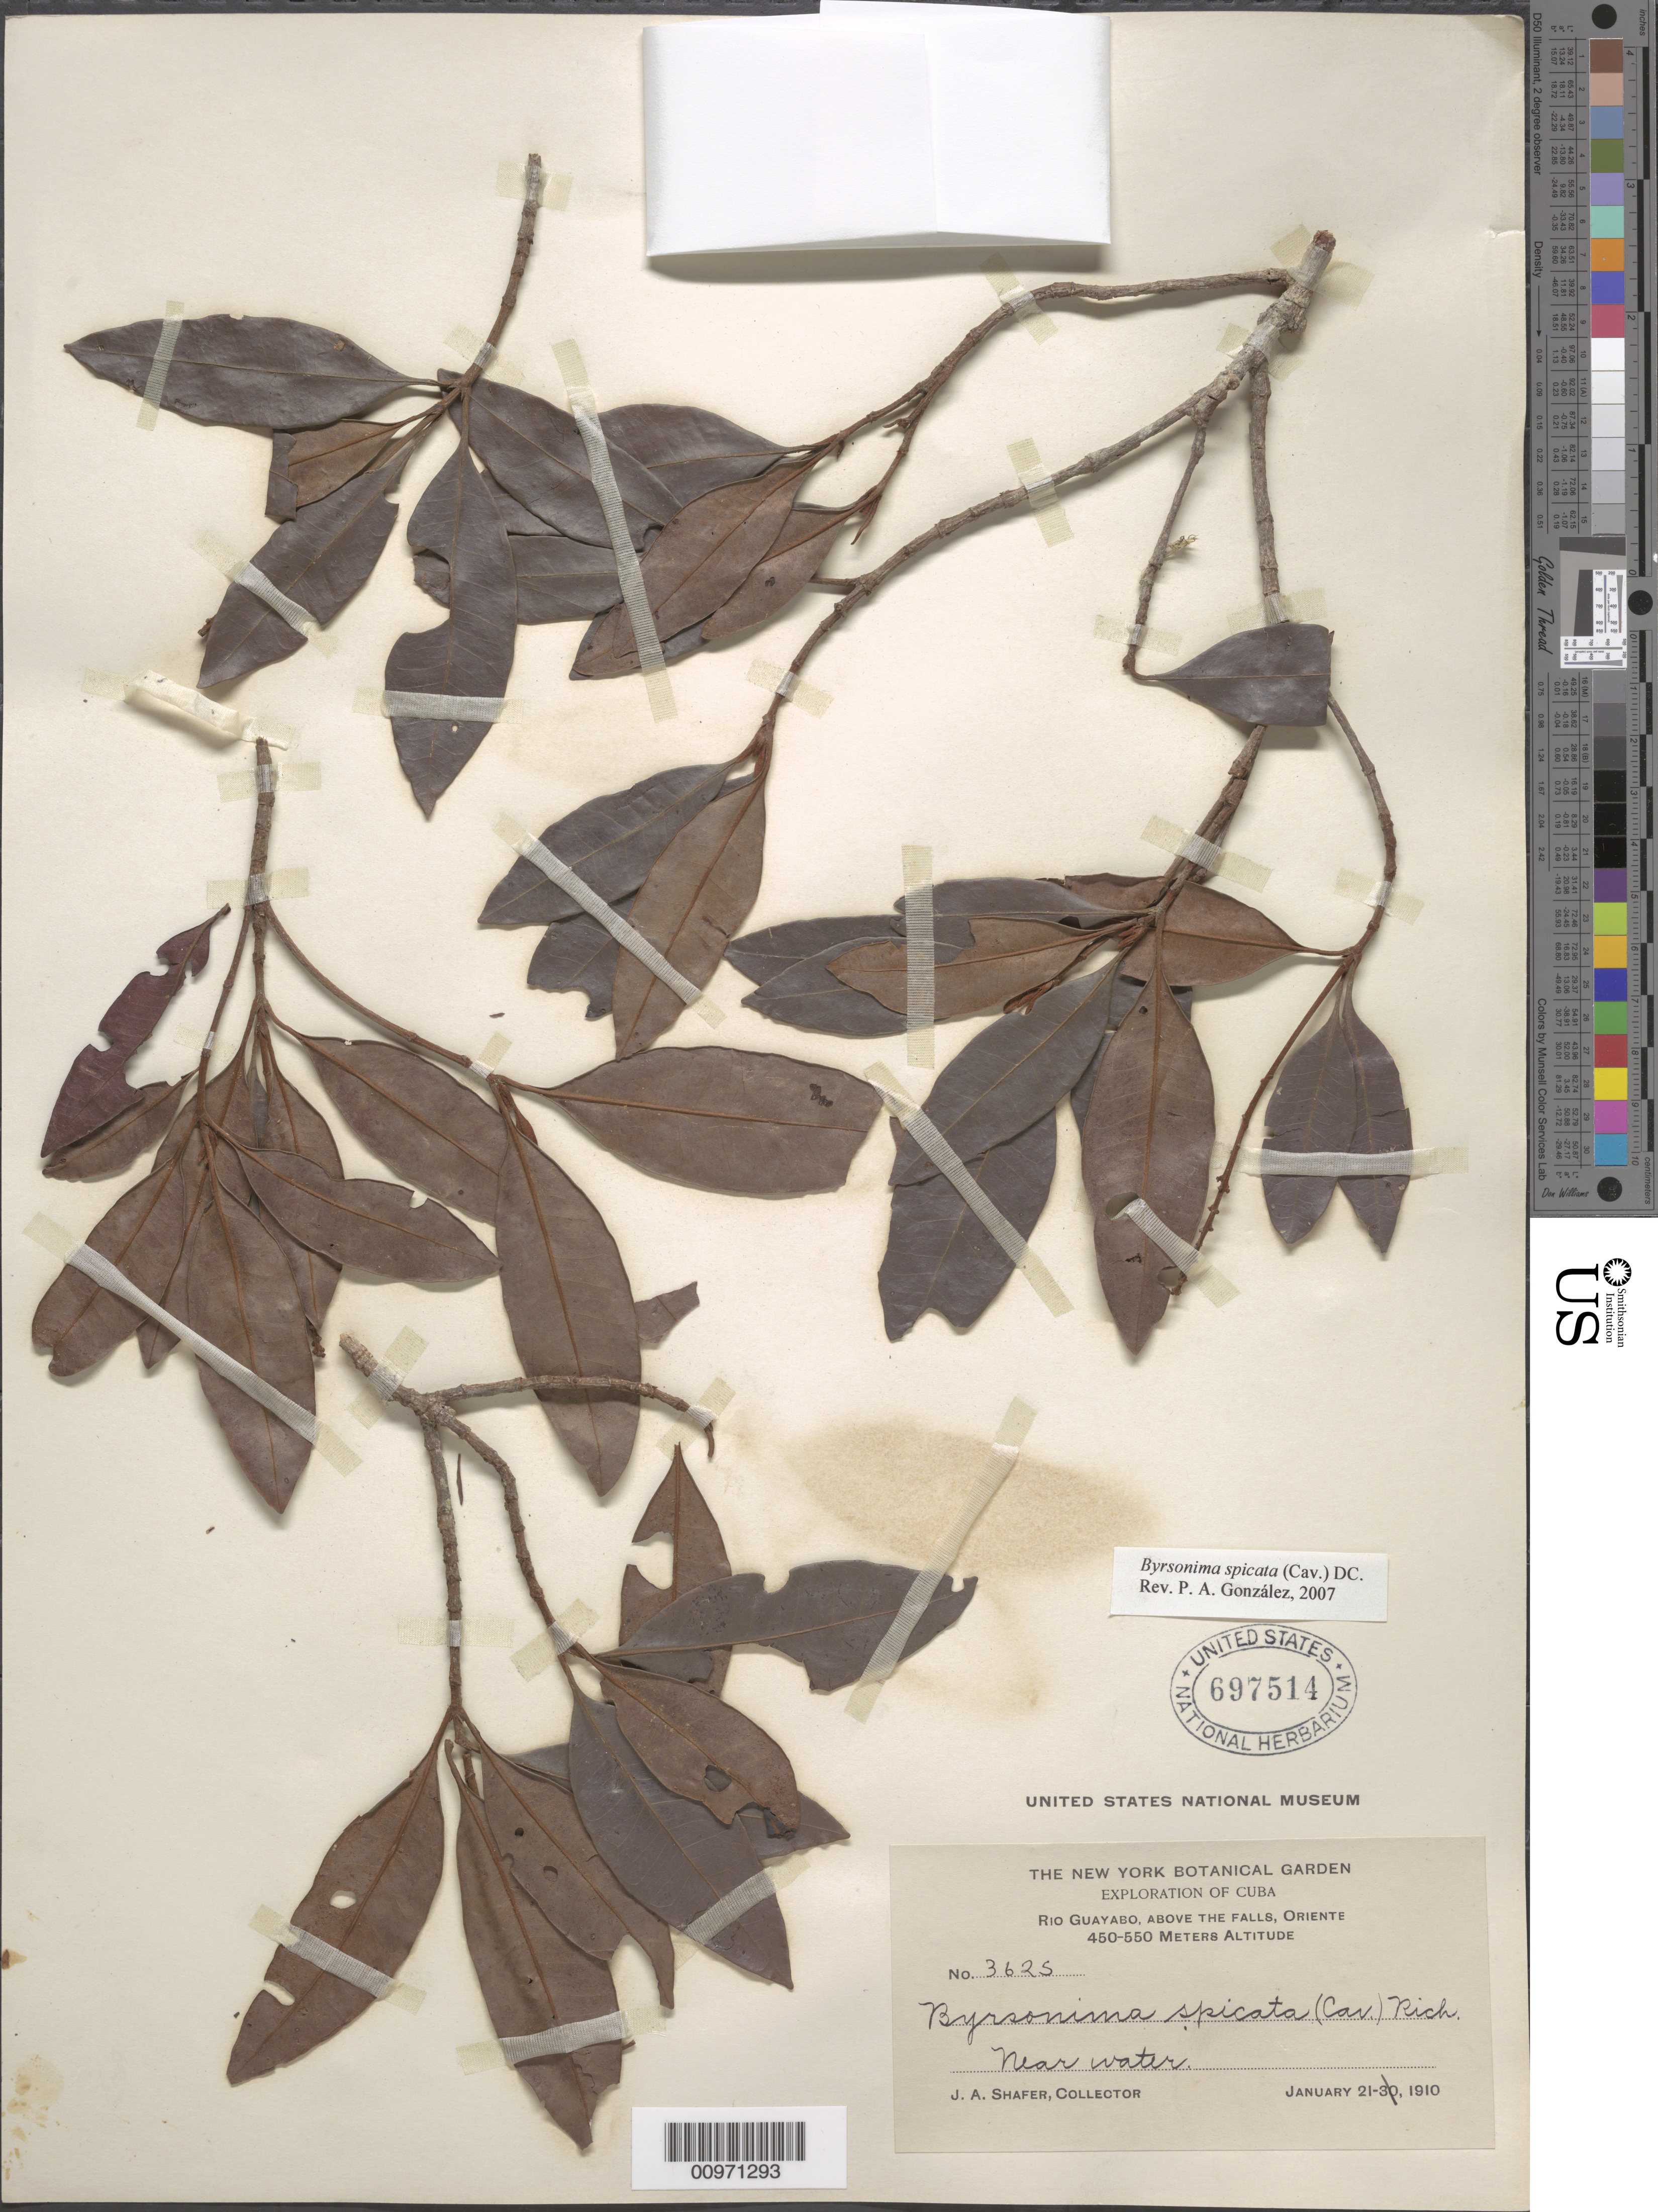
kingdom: Plantae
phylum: Tracheophyta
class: Magnoliopsida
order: Malpighiales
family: Malpighiaceae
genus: Byrsonima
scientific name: Byrsonima spicata (Cav.) DC.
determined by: González, P. A.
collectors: J. A. Shafer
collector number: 3625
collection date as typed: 21 Jan 1910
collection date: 1910-01-21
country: Cuba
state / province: Oriente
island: Cuba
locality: Río Guayabo, above the falls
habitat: Near water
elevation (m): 450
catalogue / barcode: US 697514